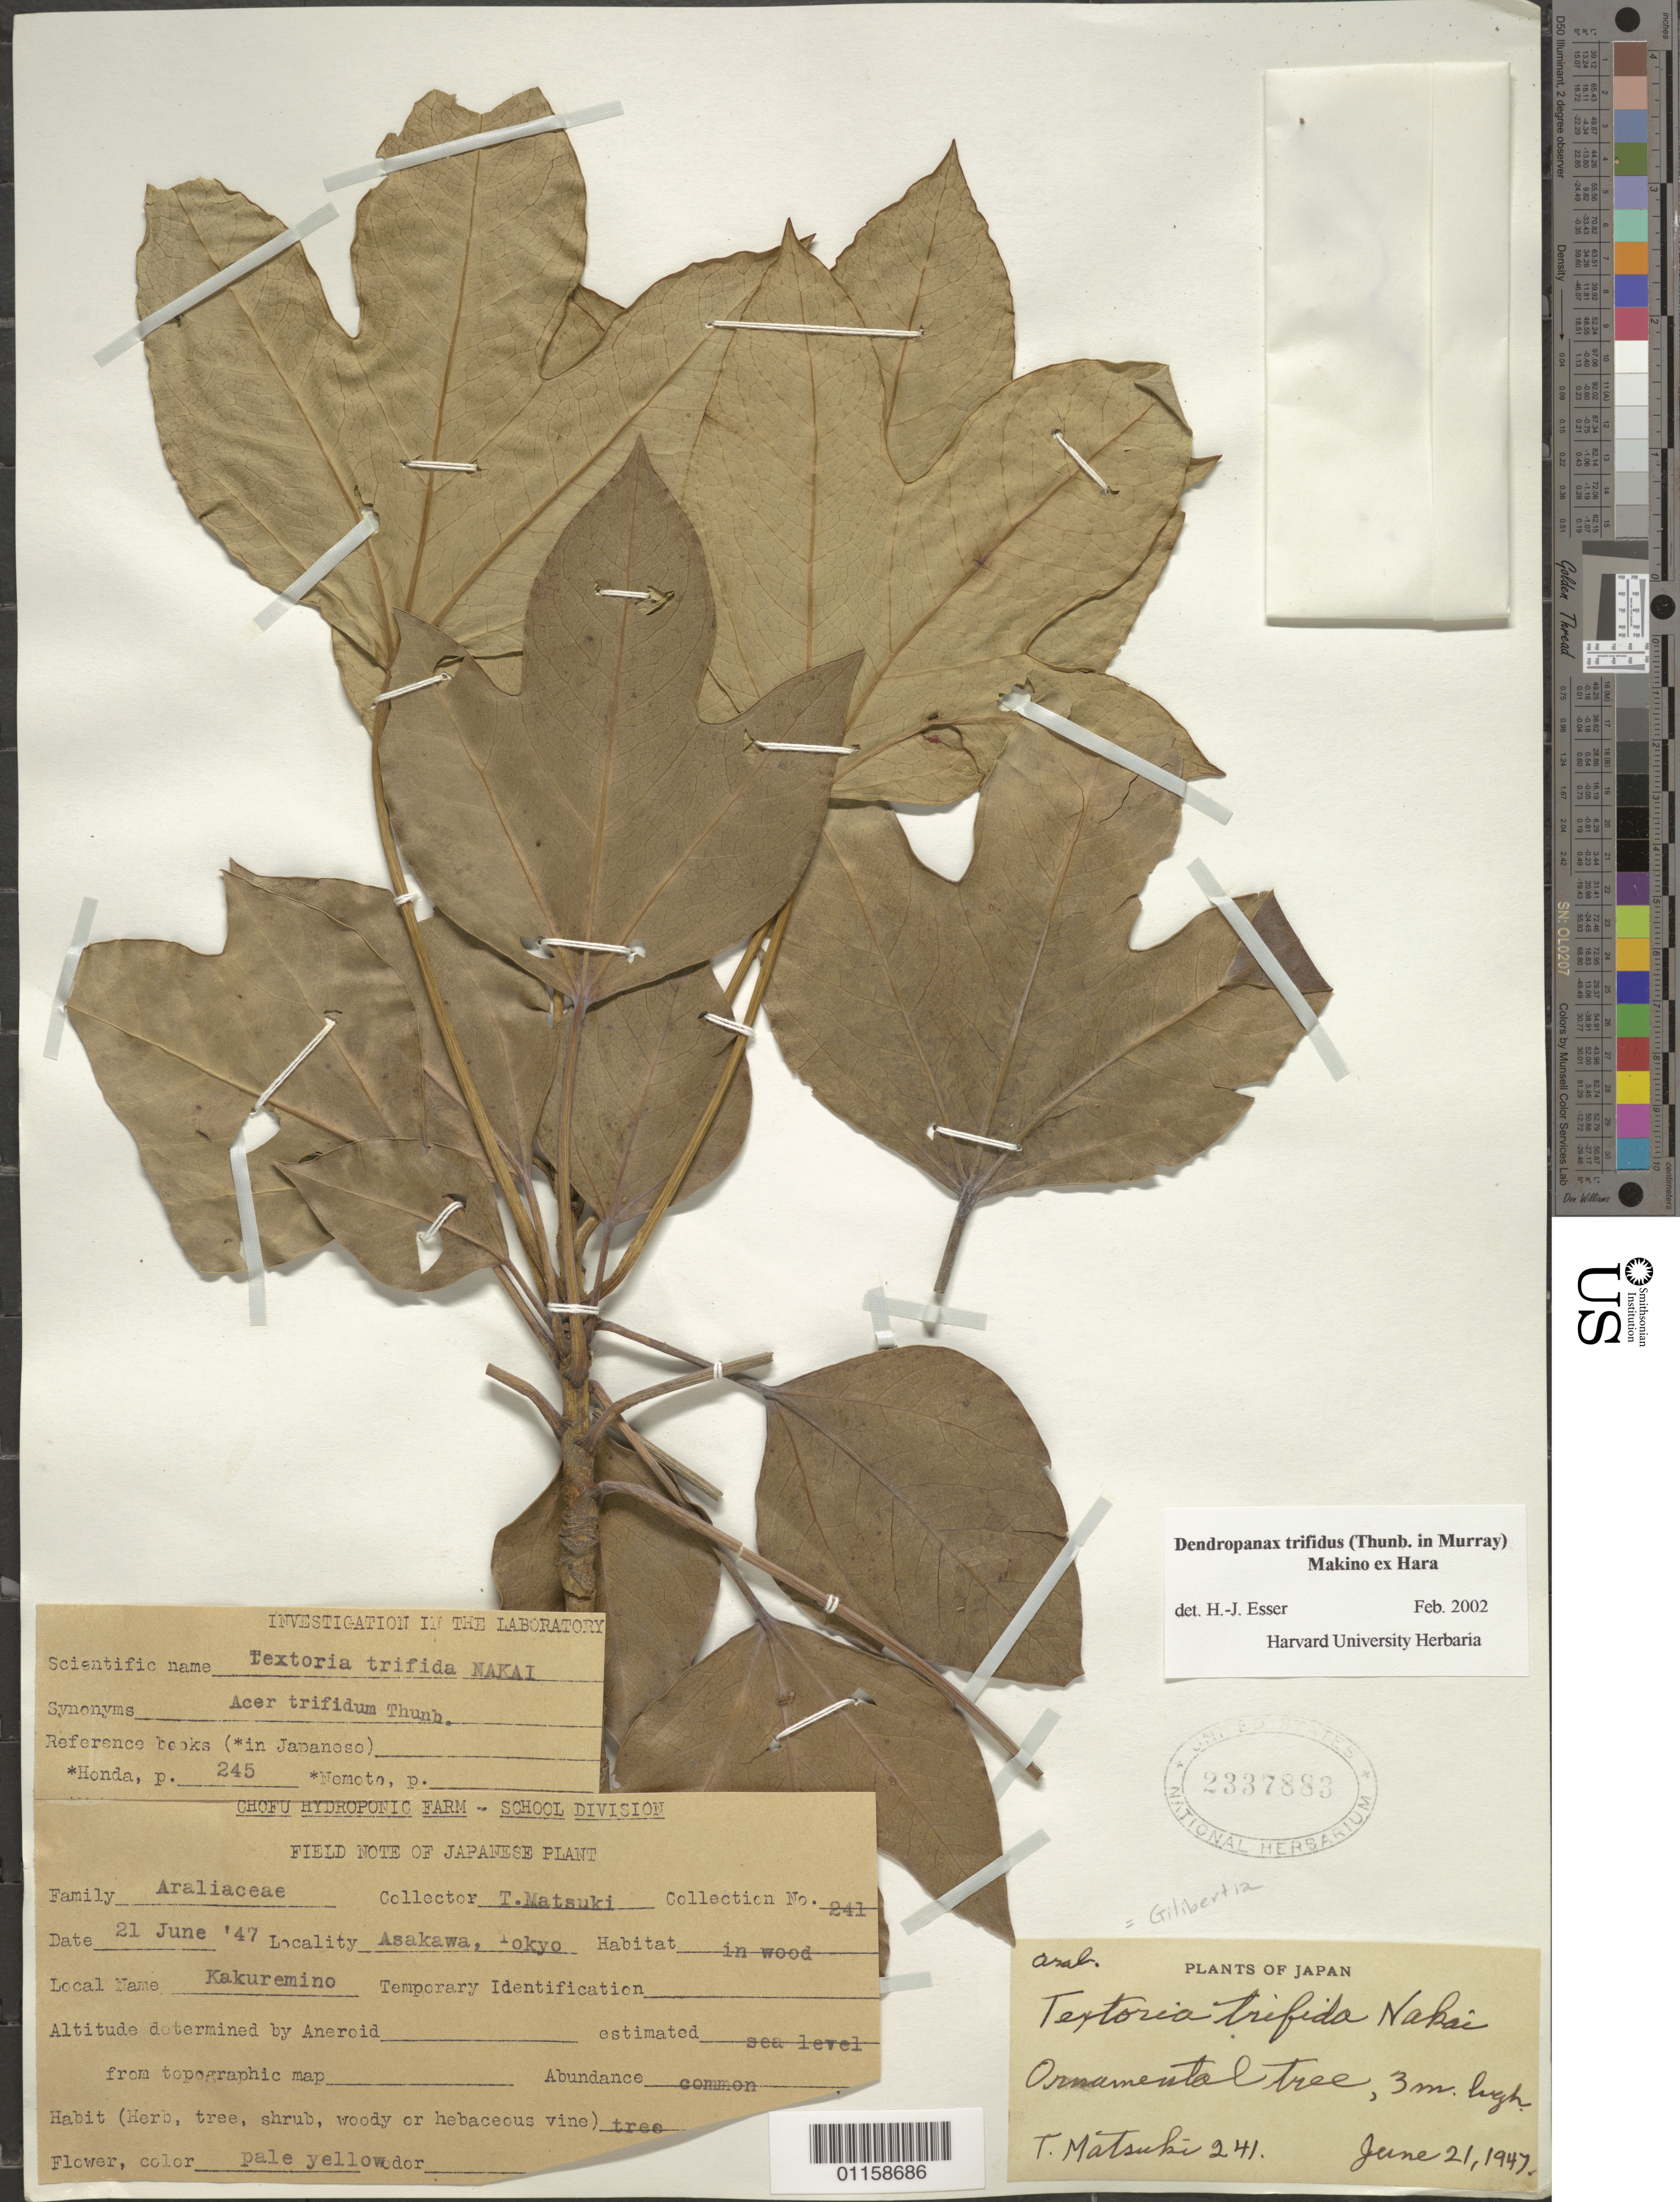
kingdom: Plantae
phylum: Tracheophyta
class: Magnoliopsida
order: Apiales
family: Araliaceae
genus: Dendropanax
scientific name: Dendropanax trifidus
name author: (Thunb.) Makino & Hara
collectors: T. Matsuki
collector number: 241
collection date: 1947-06-21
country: Japan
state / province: Tokyo, Federal City of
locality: Asakawa.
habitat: Ornamental tree. In wood.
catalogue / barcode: US 2337883